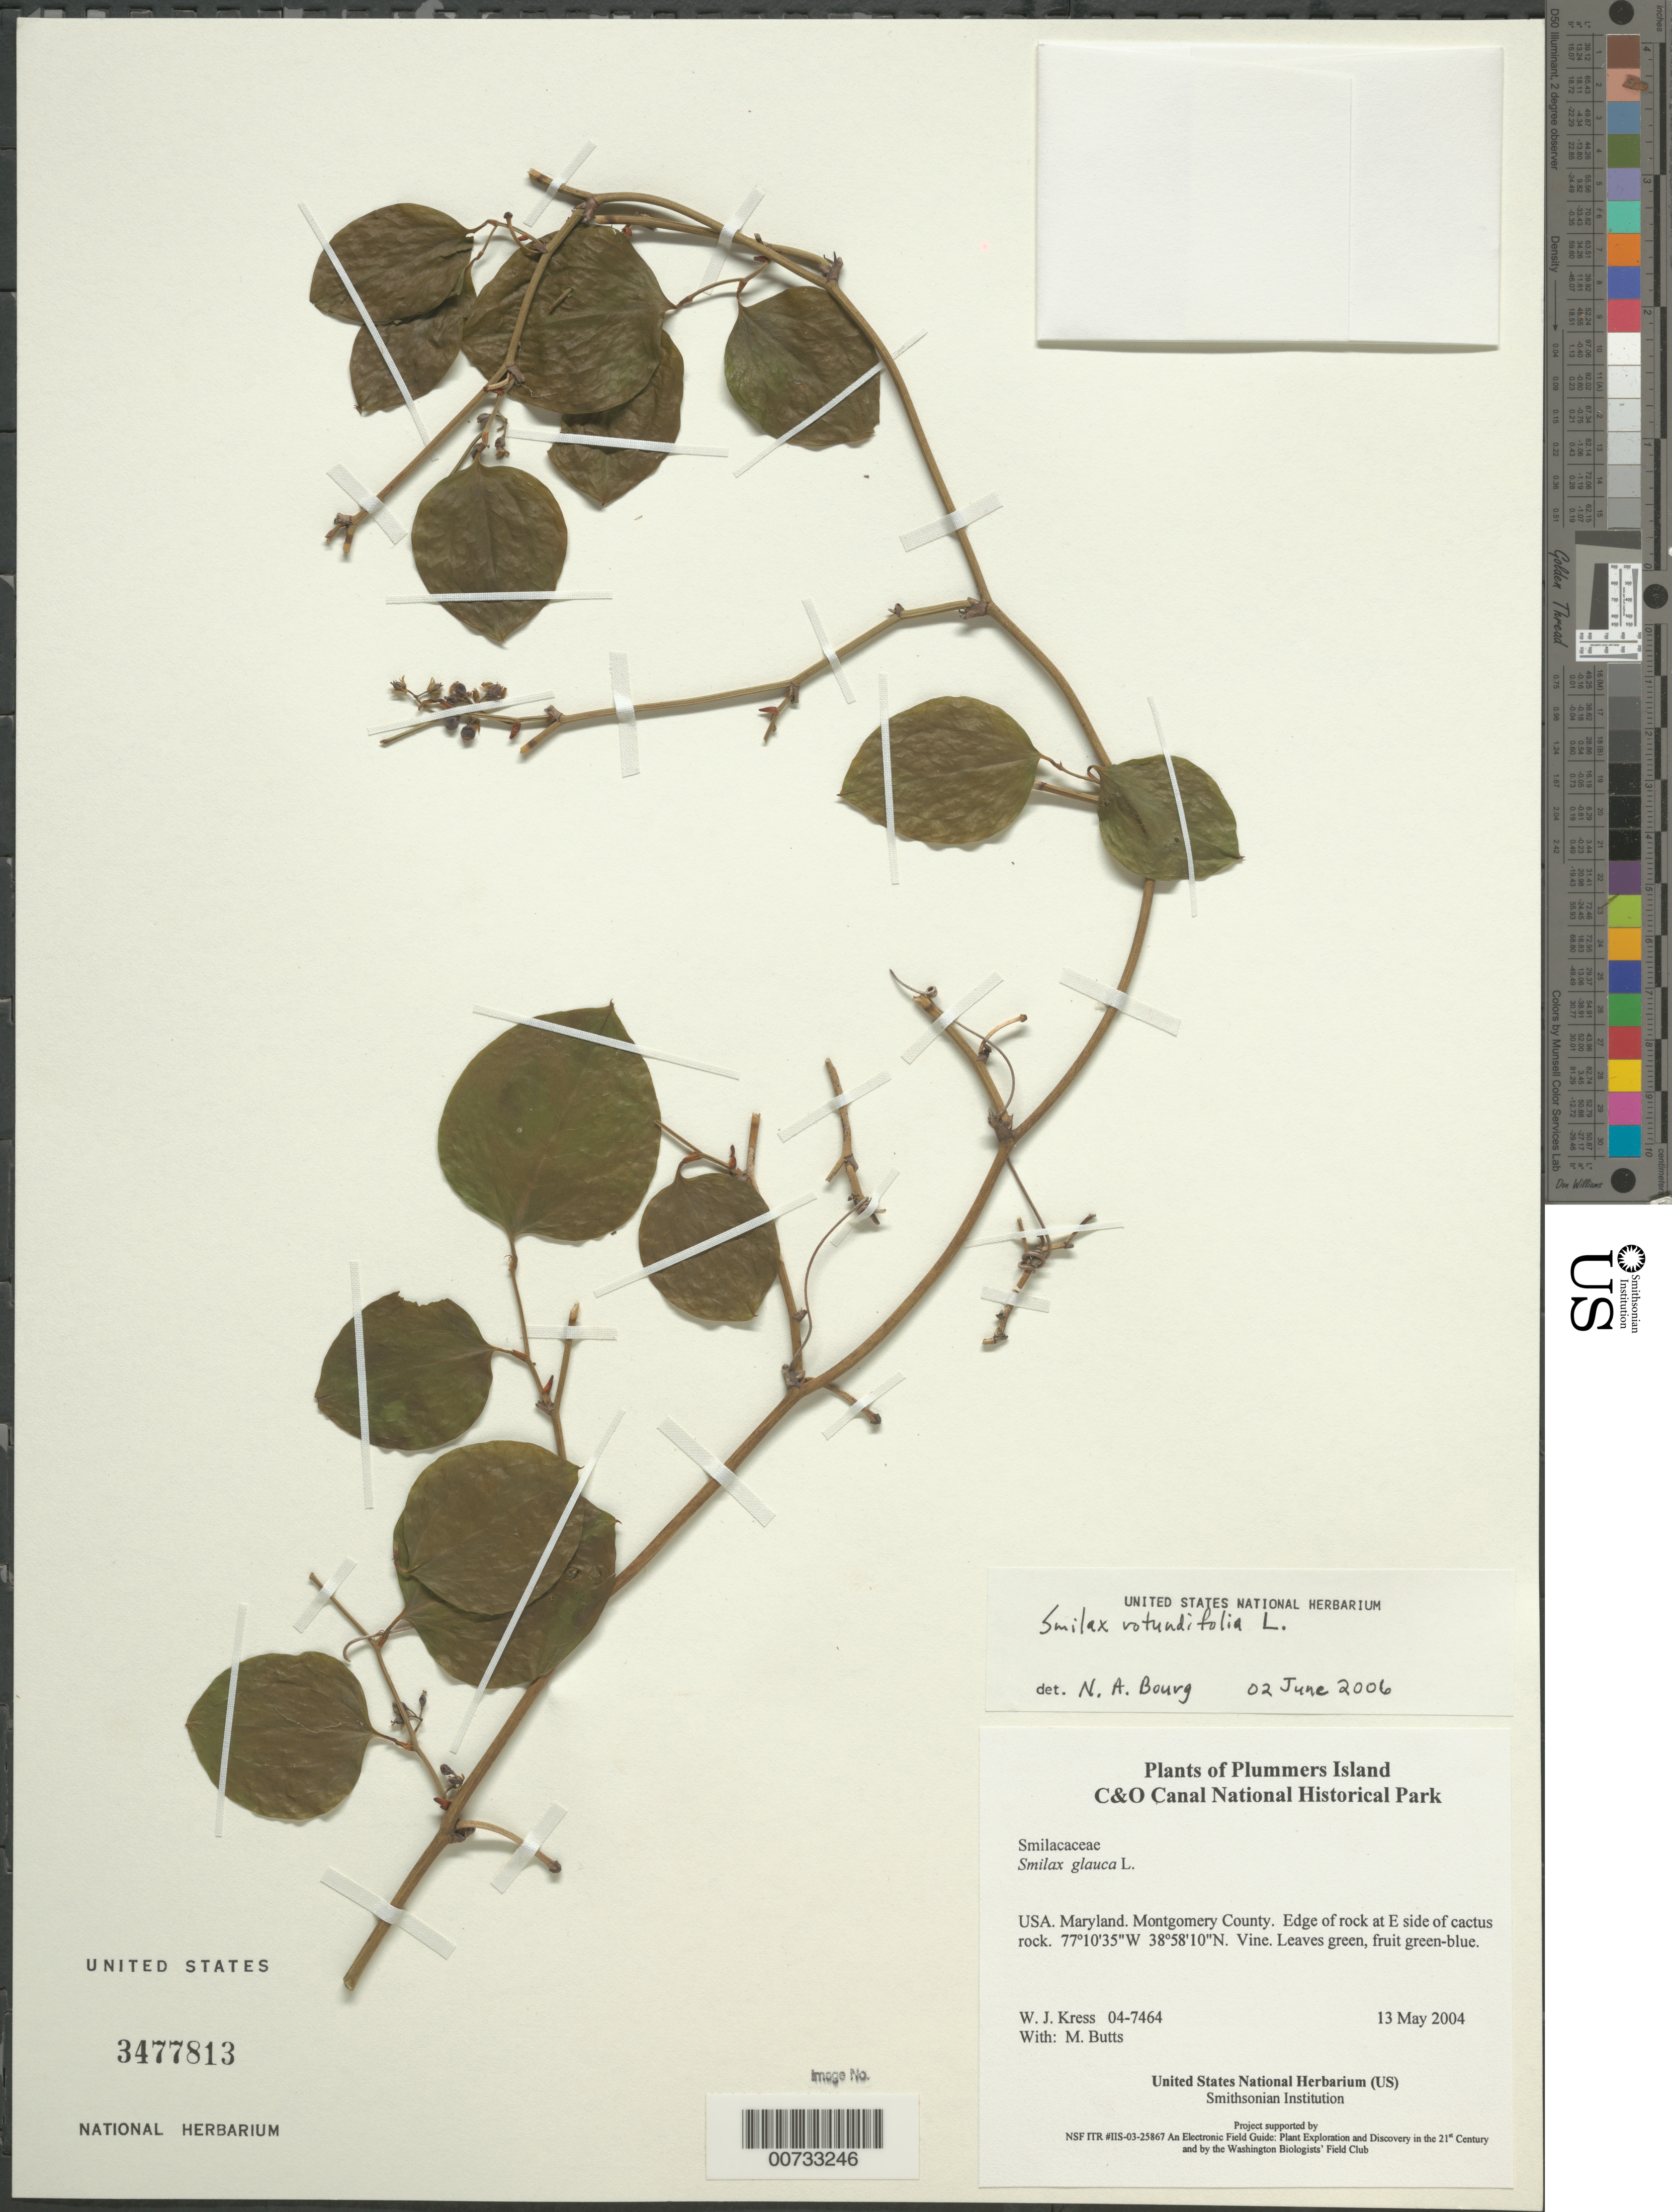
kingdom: Plantae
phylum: Tracheophyta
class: Liliopsida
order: Liliales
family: Smilacaceae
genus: Smilax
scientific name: Smilax rotundifolia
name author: L.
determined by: Bourg, N. A.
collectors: W. J. Kress & M. B. Butts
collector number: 04-7464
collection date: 2004-05-13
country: United States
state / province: Maryland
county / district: Montgomery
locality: Chesapeake and Ohio Canal National Historical Park, Plummers Island, edge of rock at E side of cactus rock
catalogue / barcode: US 3477813